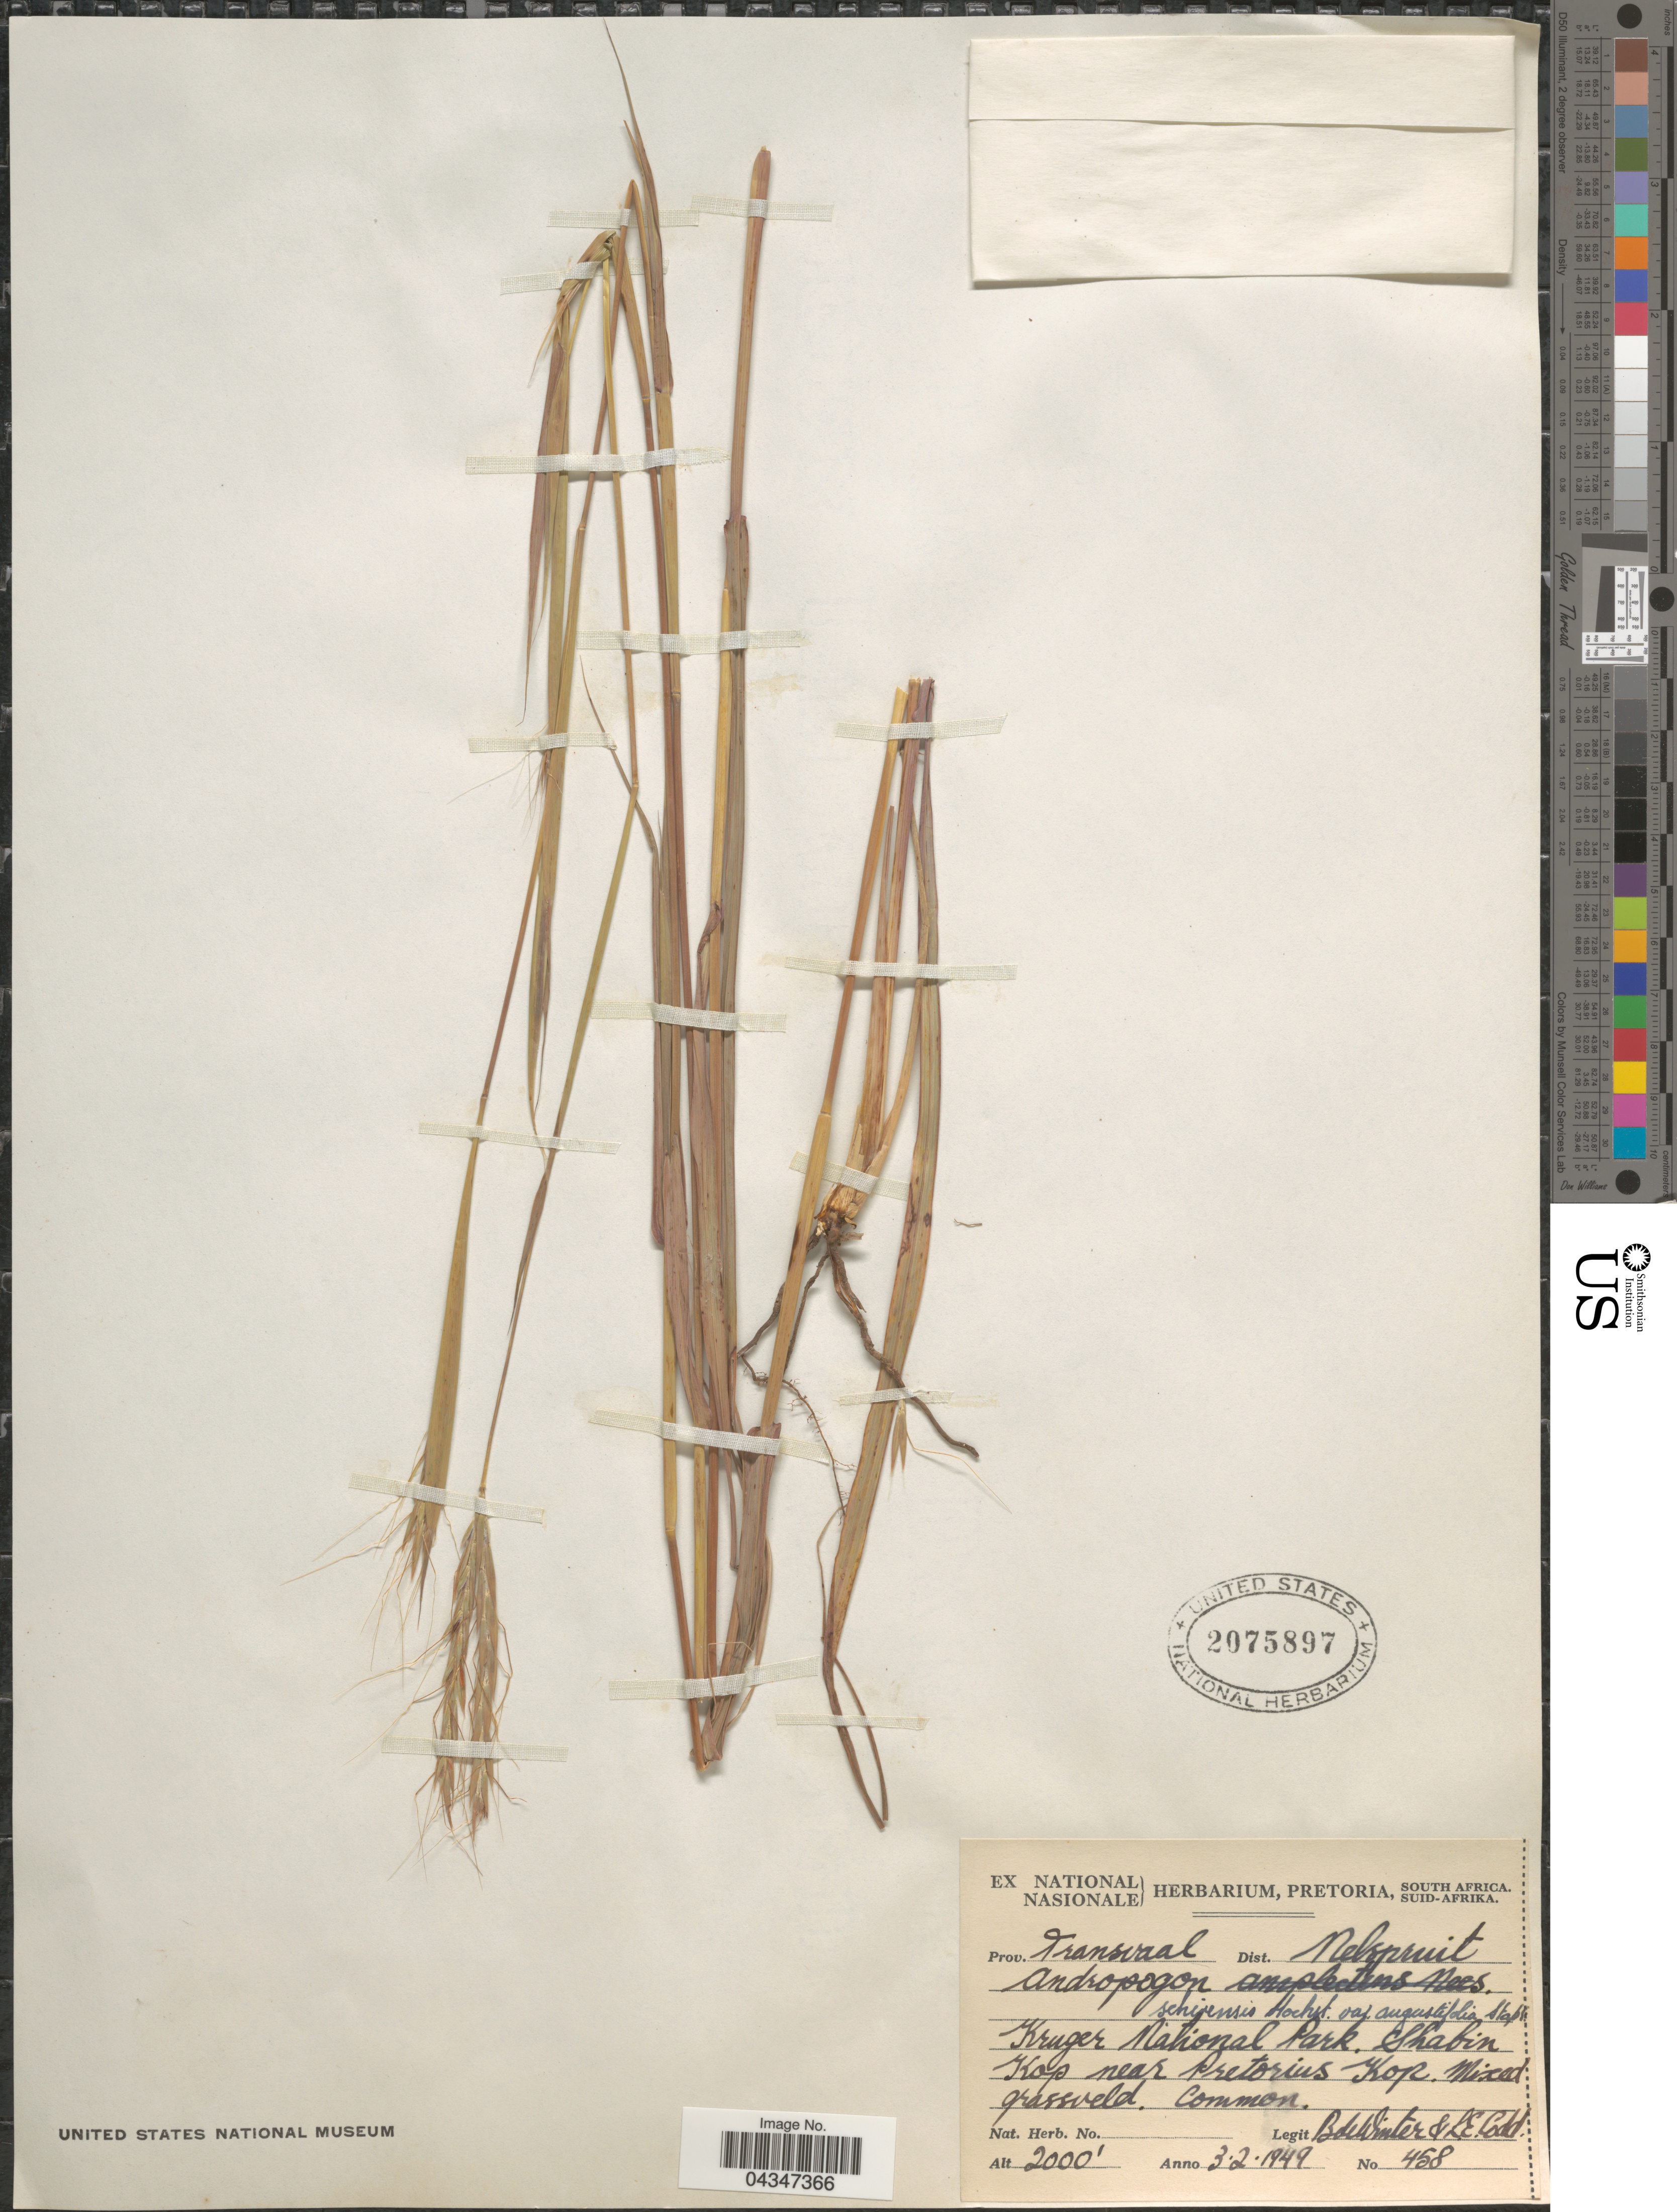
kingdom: Plantae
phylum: Tracheophyta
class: Liliopsida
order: Poales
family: Poaceae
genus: Andropogon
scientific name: Andropogon schirensis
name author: Hochst. ex A. Rich.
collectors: B. De Winter & L. Codd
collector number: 458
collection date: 1949-02-03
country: South Africa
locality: Prov. Transvaal. Dist. Nelspruit. Kruger National Park. Shabin Kop near Pretorius Kop.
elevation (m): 610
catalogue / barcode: US 2075897